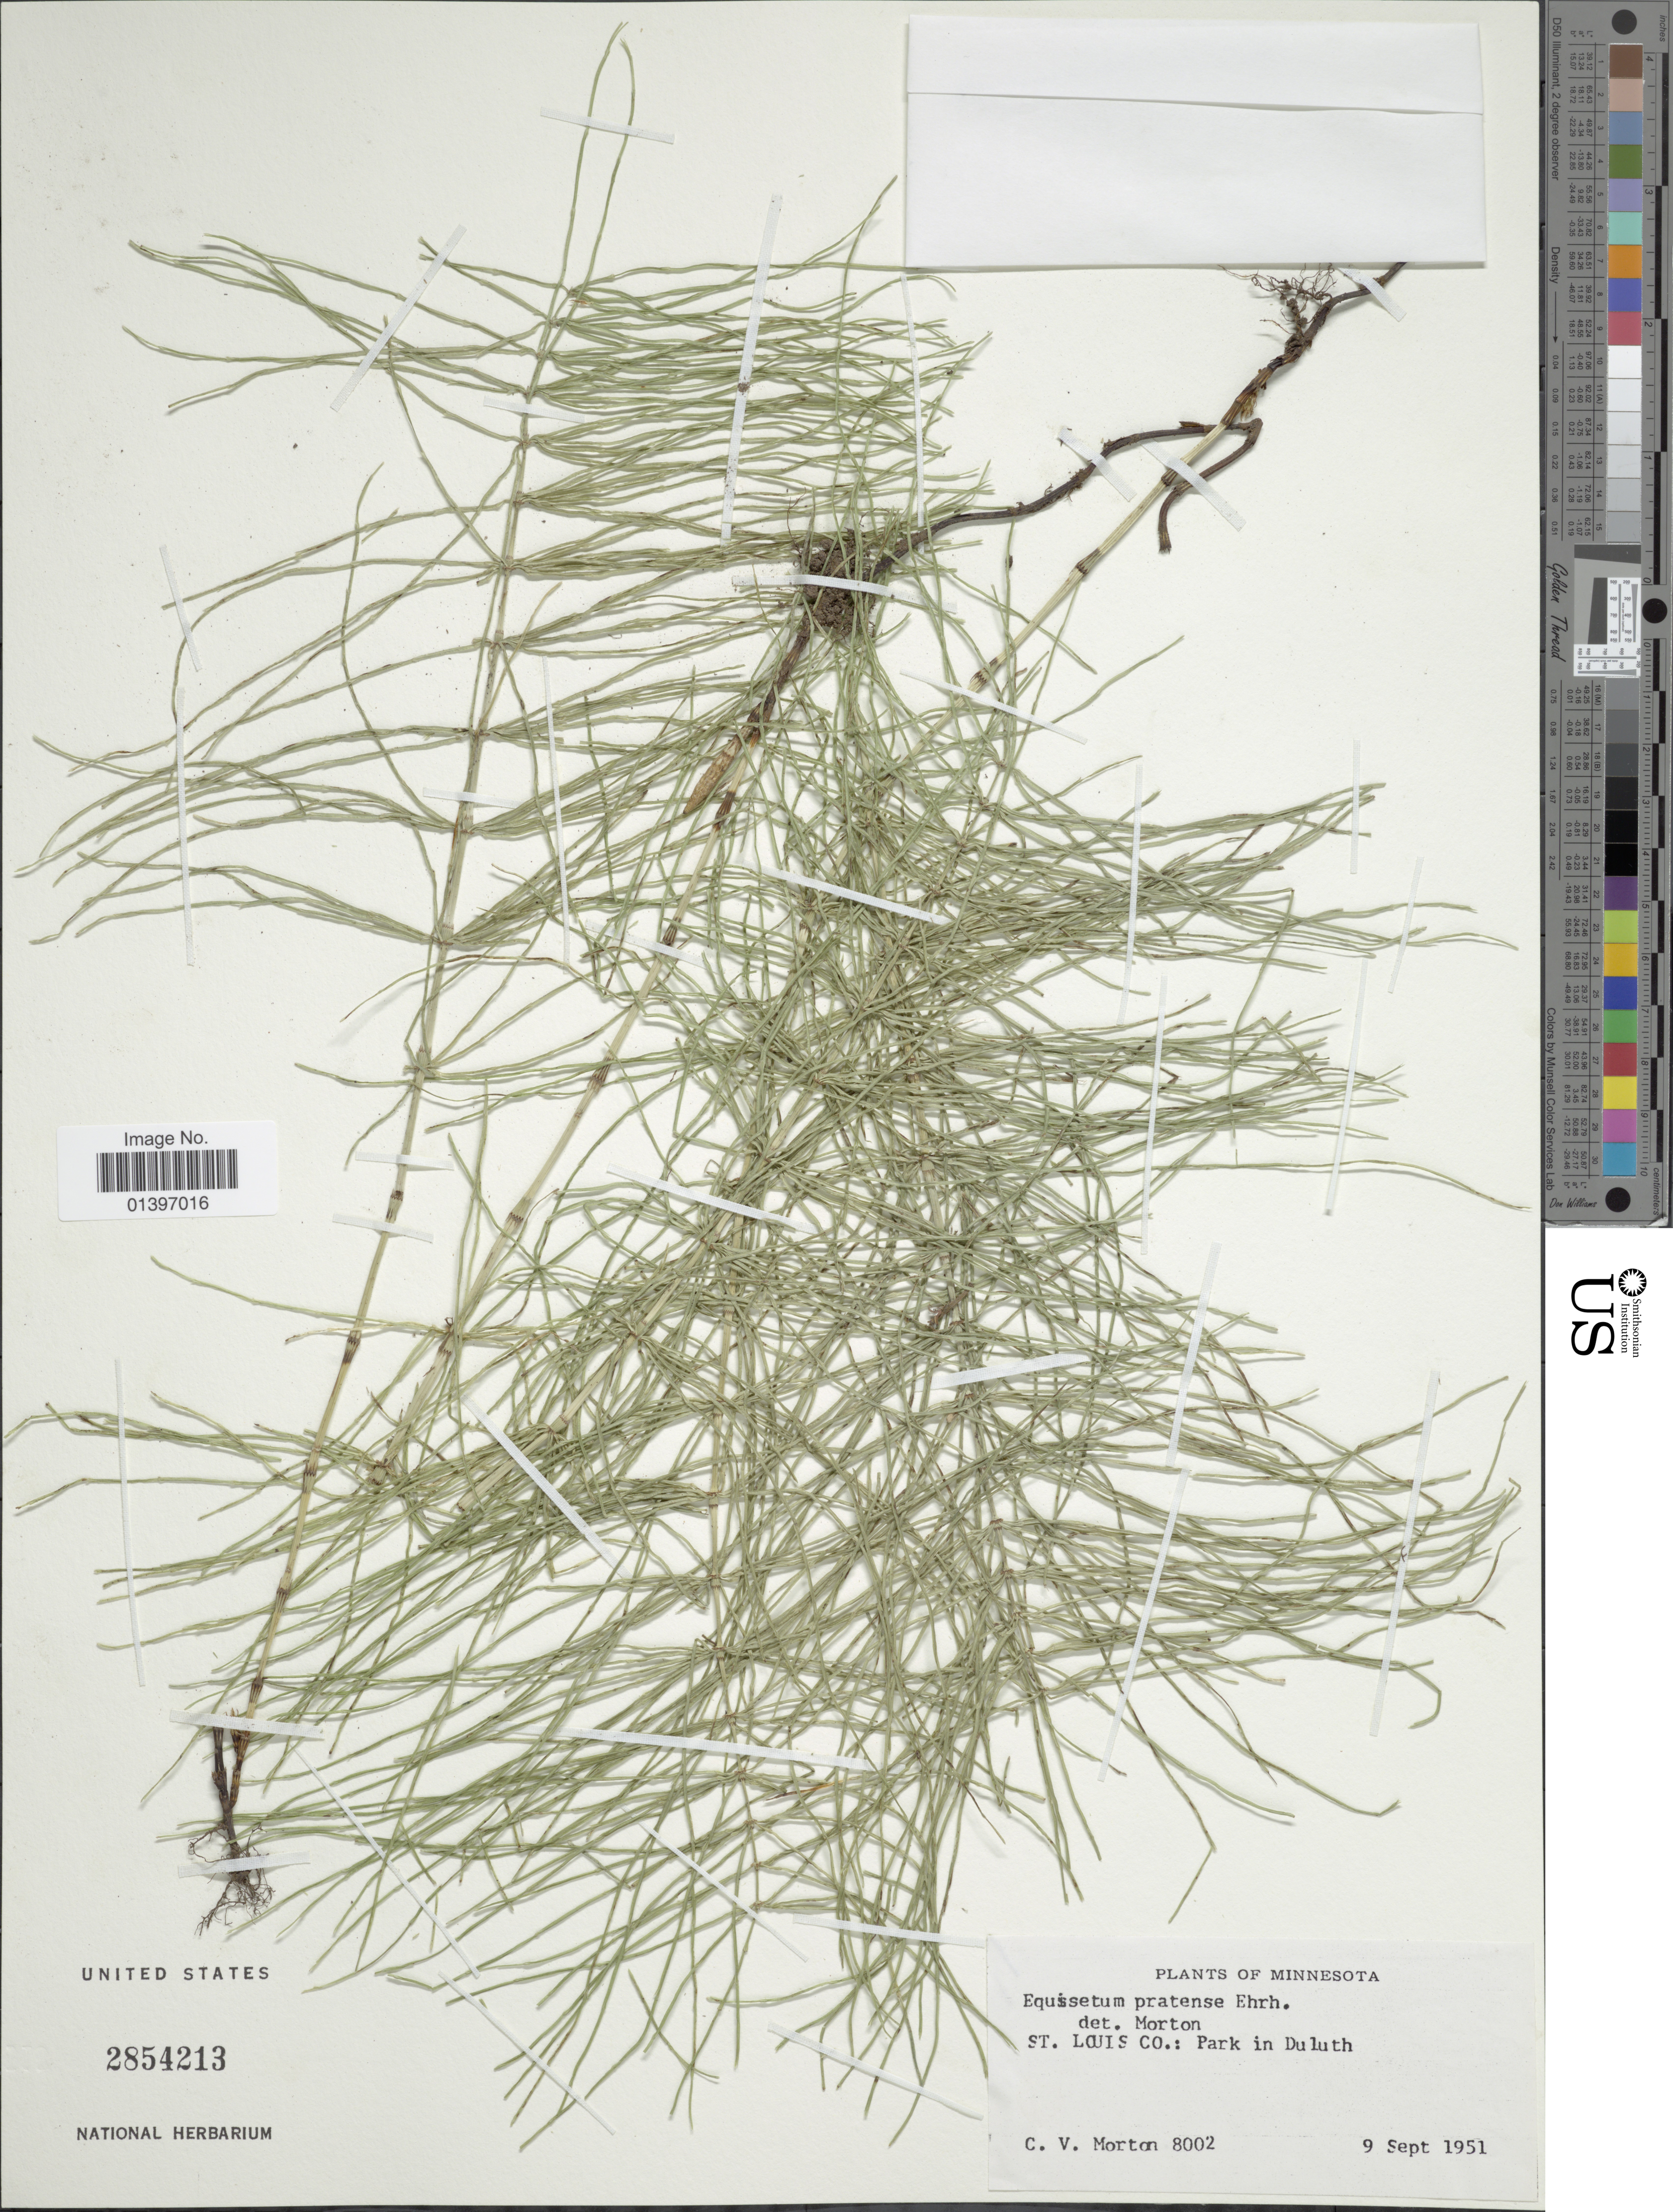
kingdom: Plantae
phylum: Tracheophyta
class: Polypodiopsida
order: Equisetales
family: Equisetaceae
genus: Equisetum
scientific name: Equisetum pratense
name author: Ehrh.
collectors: C. V. Morton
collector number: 8002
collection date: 1951-09-09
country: United States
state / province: Minnesota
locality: St. Louis Co.: Park in Duluth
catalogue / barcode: US 2854213